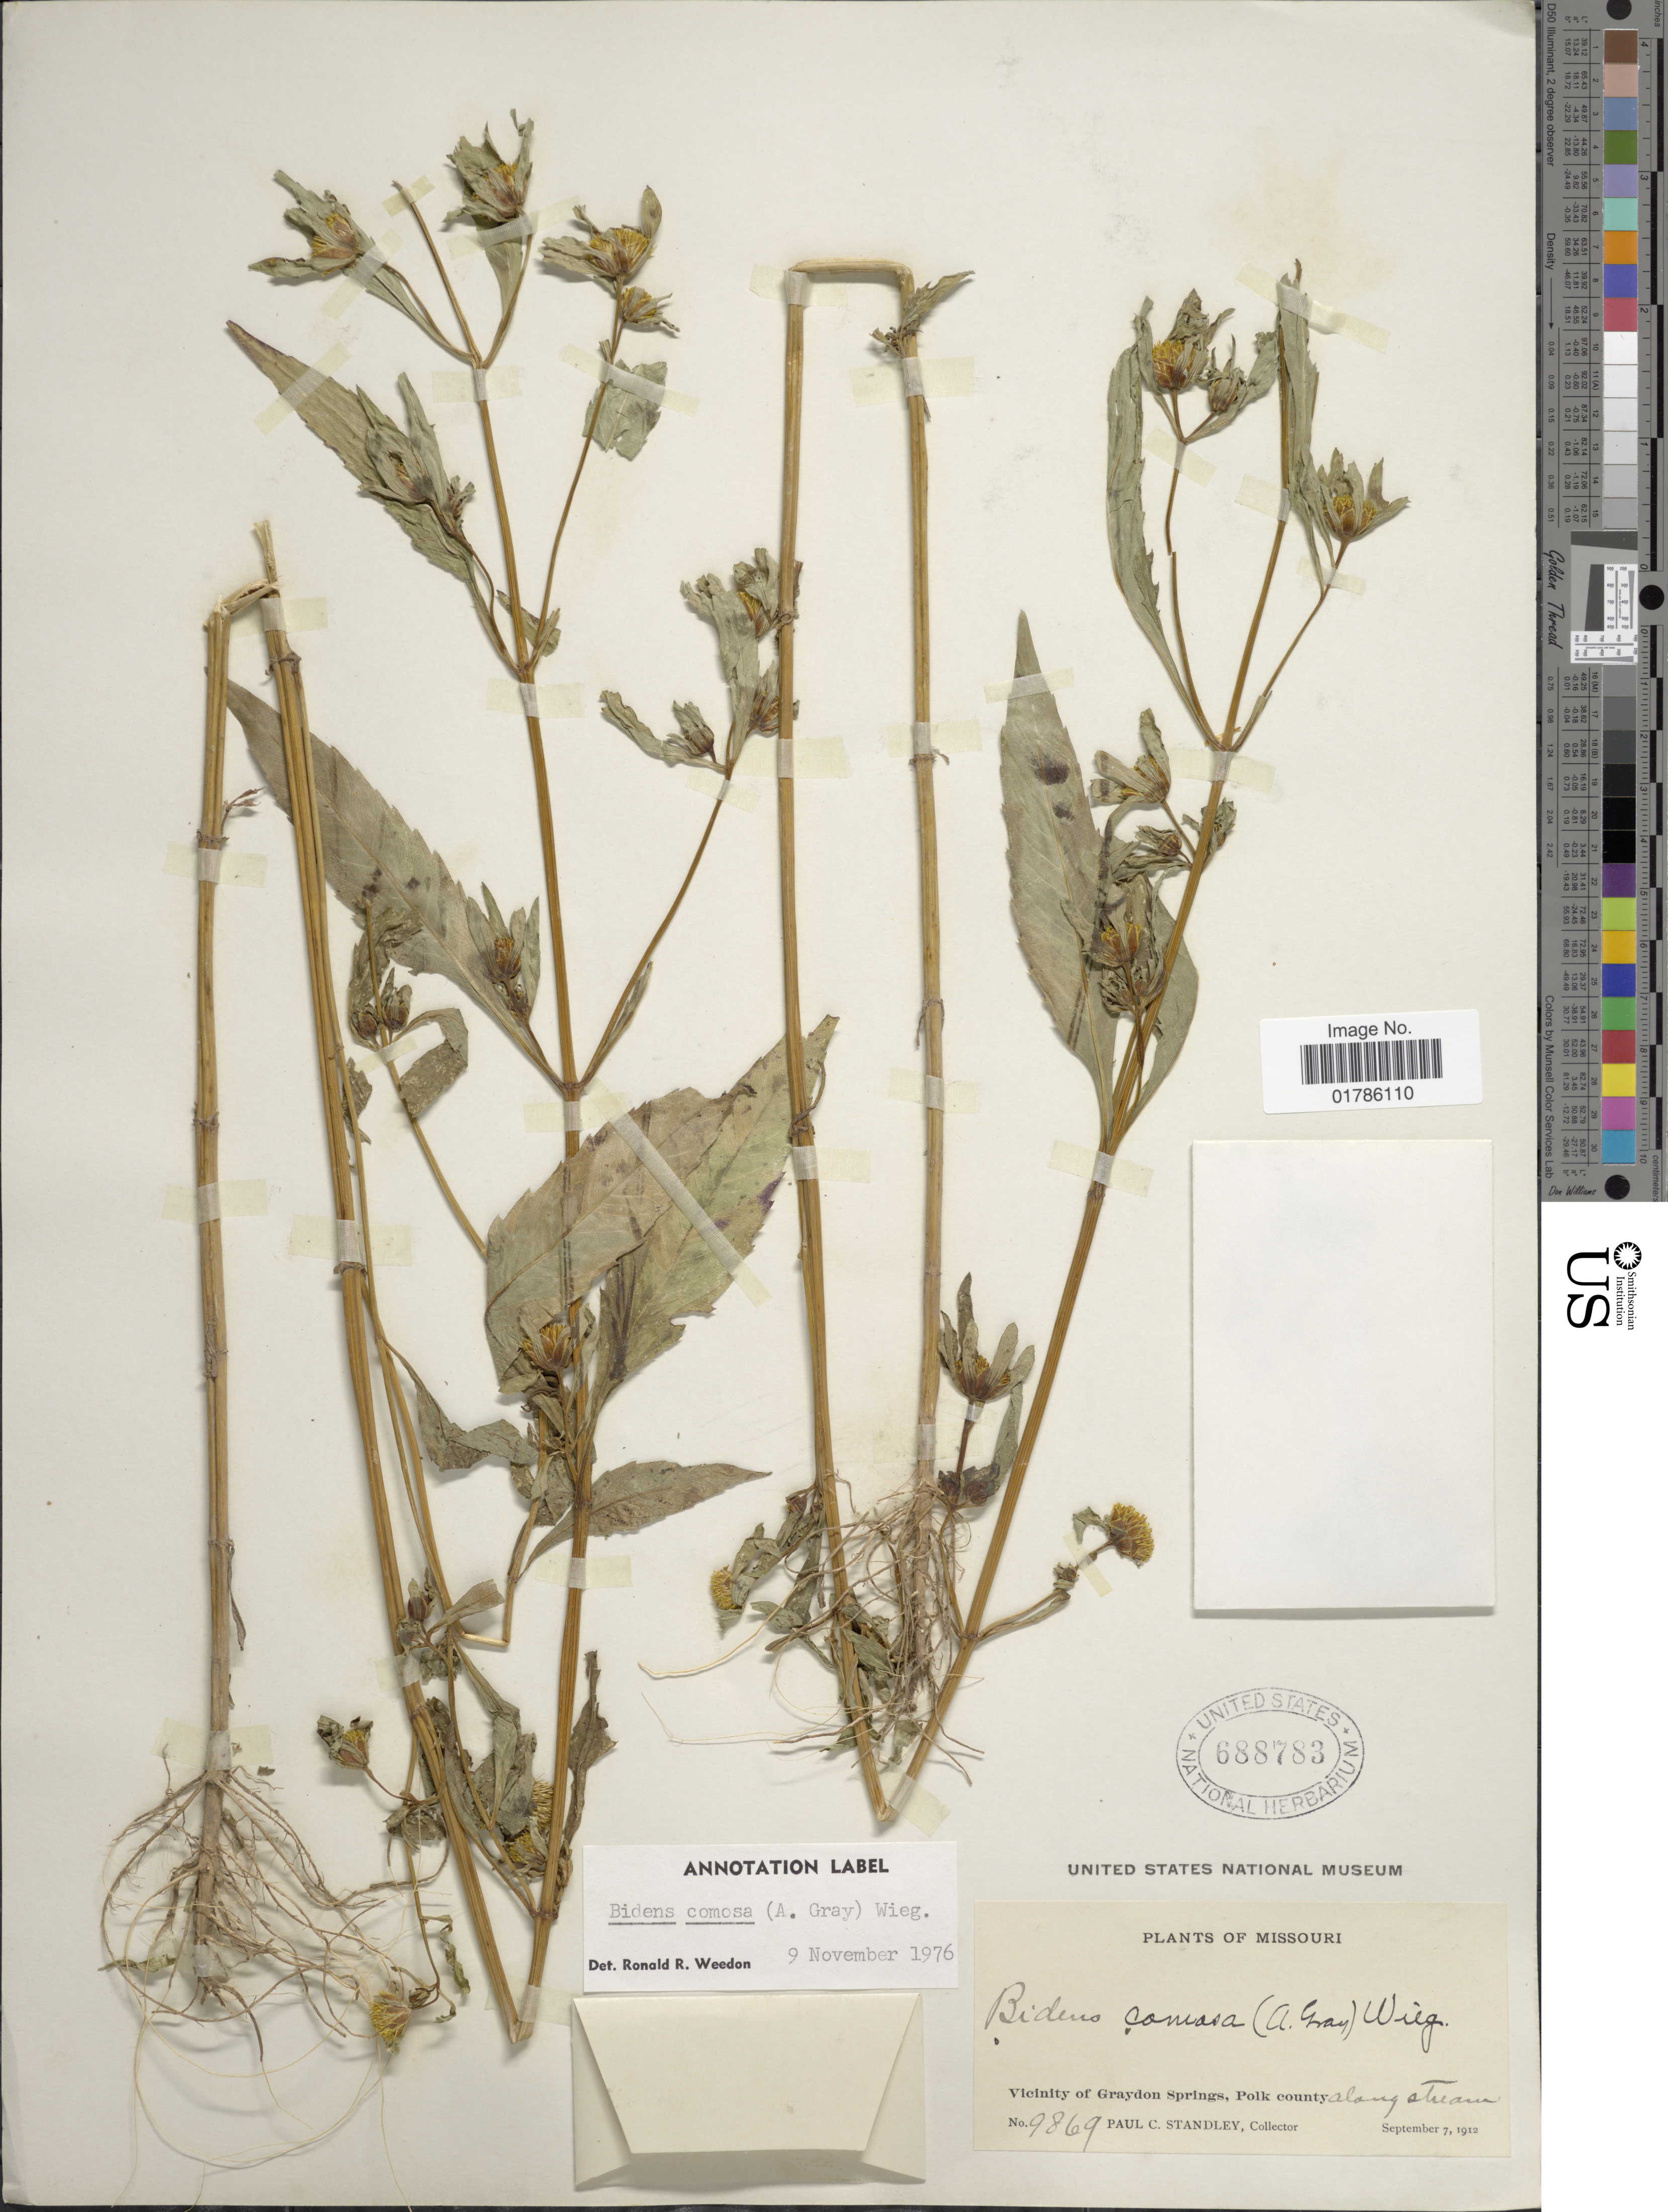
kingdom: Plantae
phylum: Tracheophyta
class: Magnoliopsida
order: Asterales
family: Asteraceae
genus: Bidens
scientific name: Bidens comosa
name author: (A. Gray) Wiegand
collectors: P. C. Standley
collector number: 9869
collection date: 1912-09-07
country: United States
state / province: Missouri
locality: Vicinity of Graydon Springs, Polk County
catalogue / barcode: US 688783